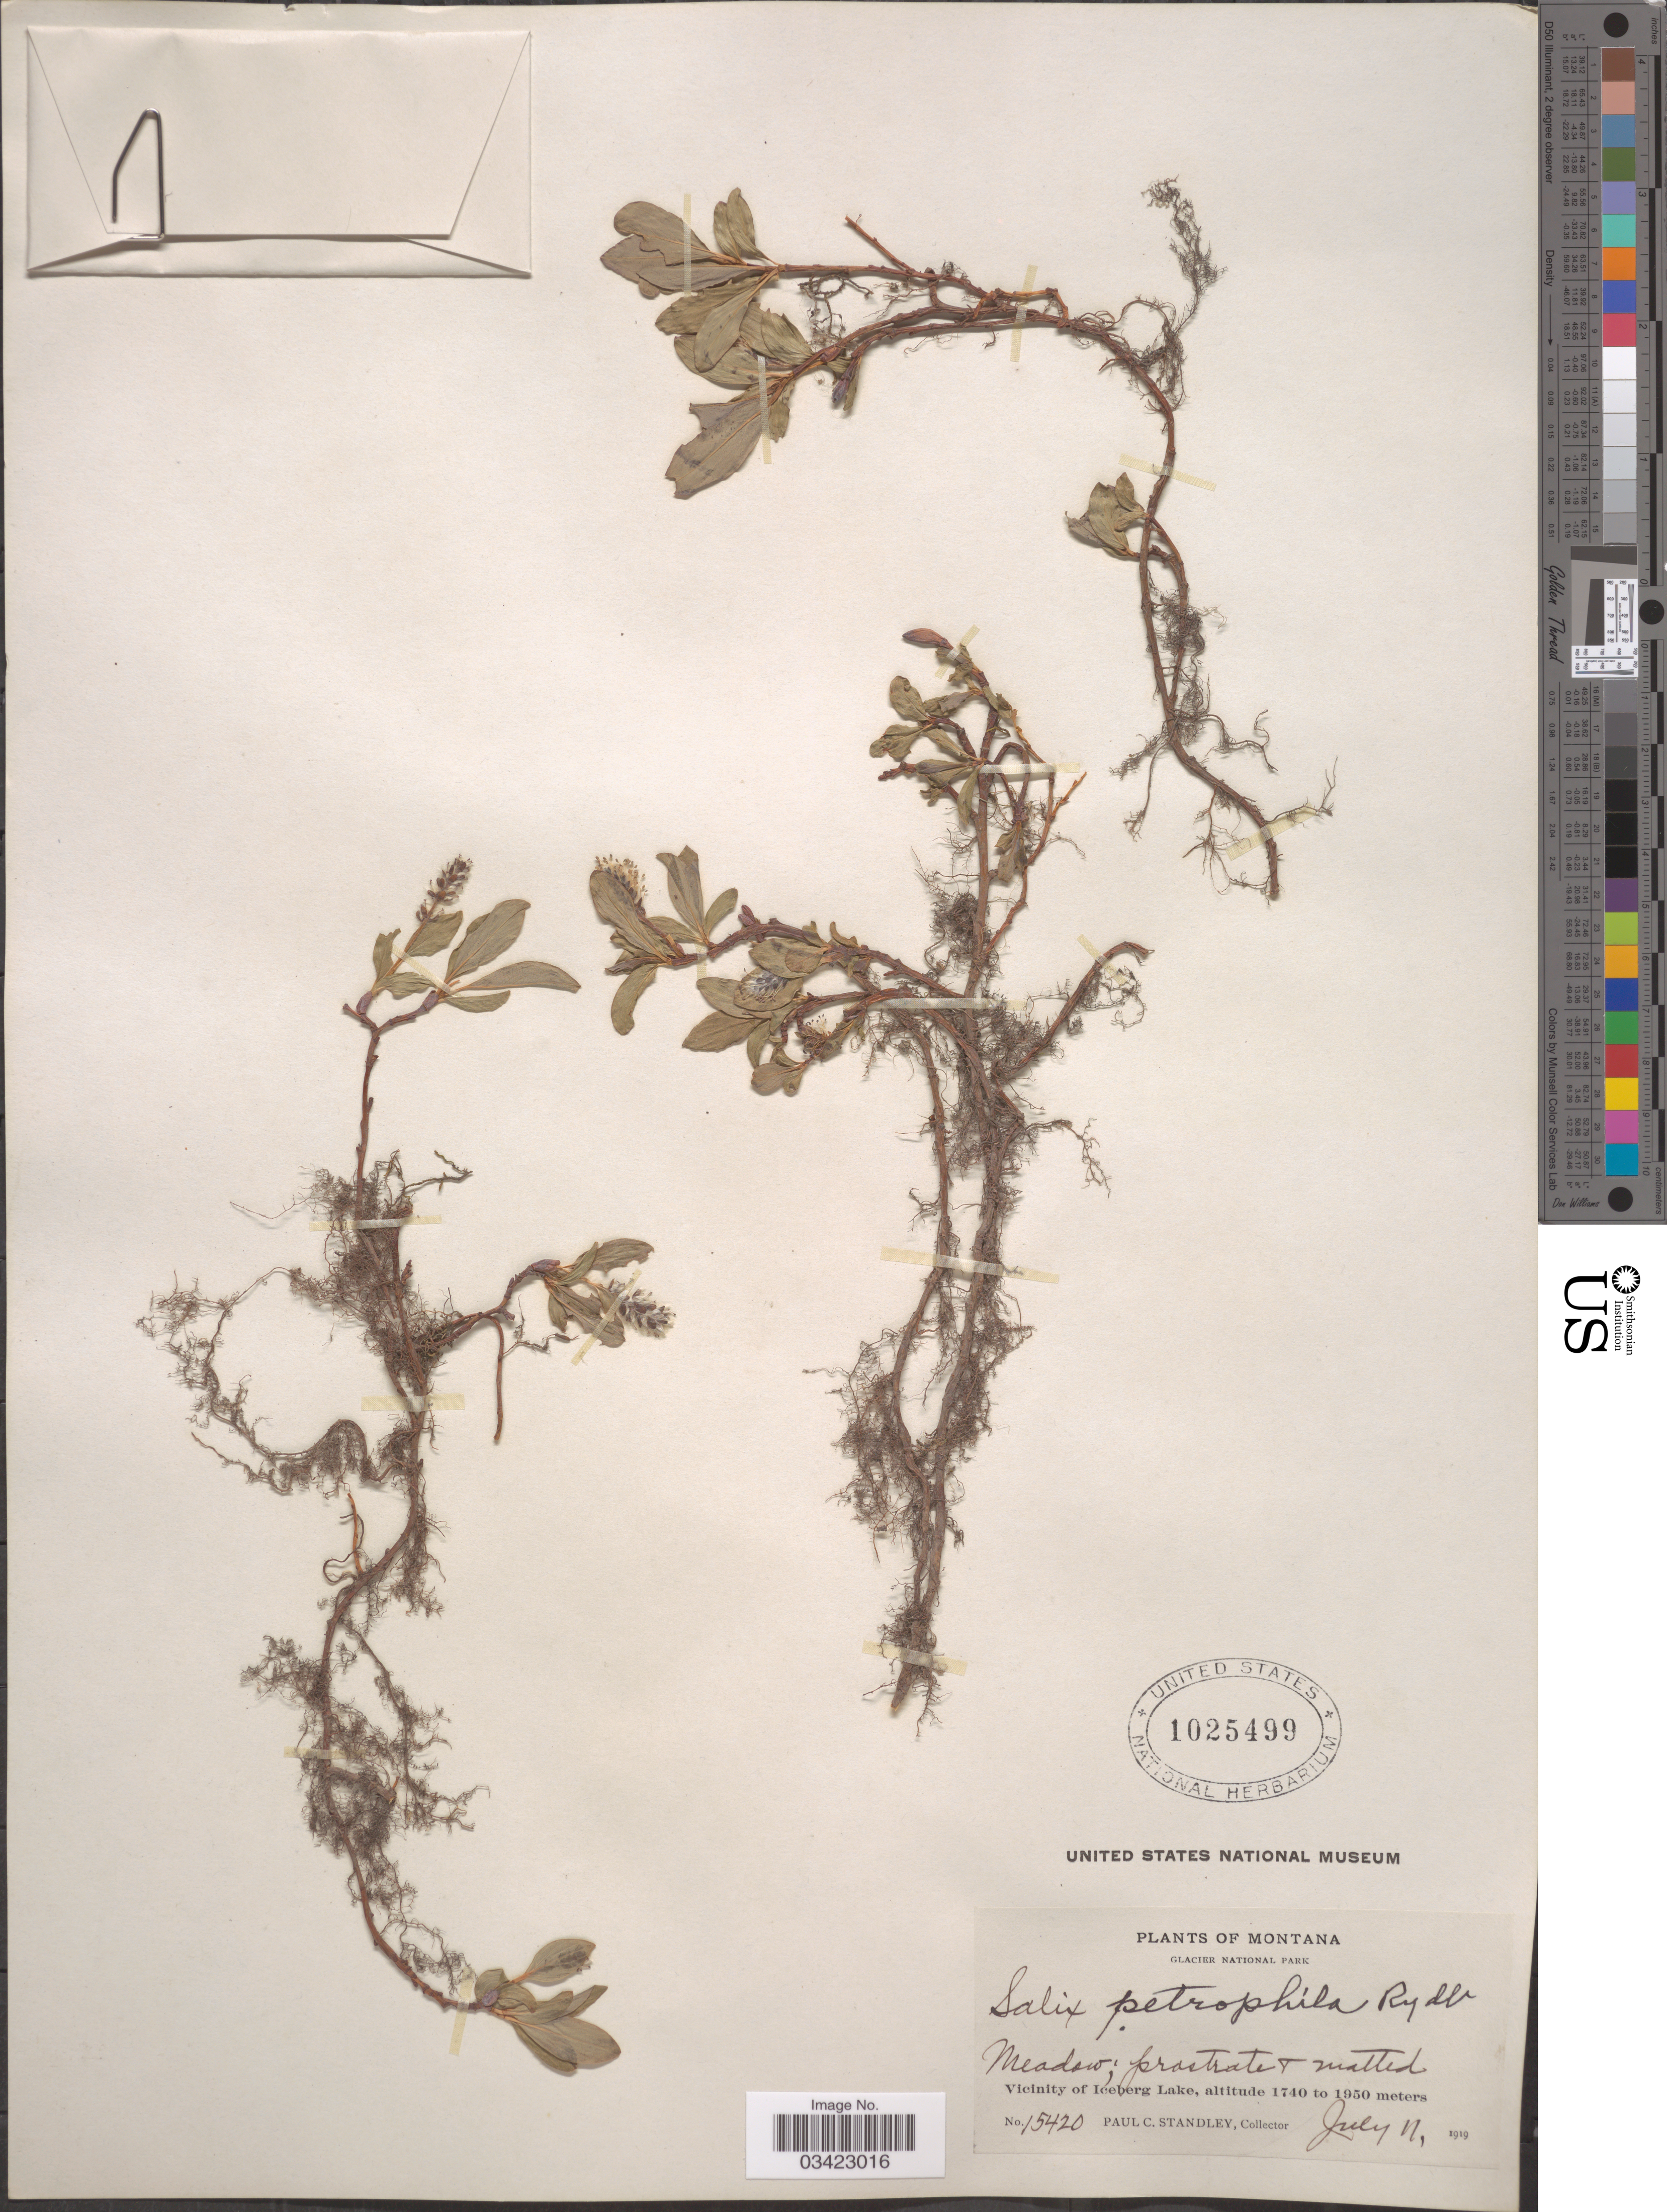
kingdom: Plantae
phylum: Tracheophyta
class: Magnoliopsida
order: Malpighiales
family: Salicaceae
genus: Salix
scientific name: Salix anglorum var. antiplasta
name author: C.K. Schneid.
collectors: P. C. Standley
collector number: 15420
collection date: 1919-07-11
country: United States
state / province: Montana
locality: Glacier National Park. Vicinity of Iceberg Lake.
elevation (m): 1740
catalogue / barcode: US 1025499